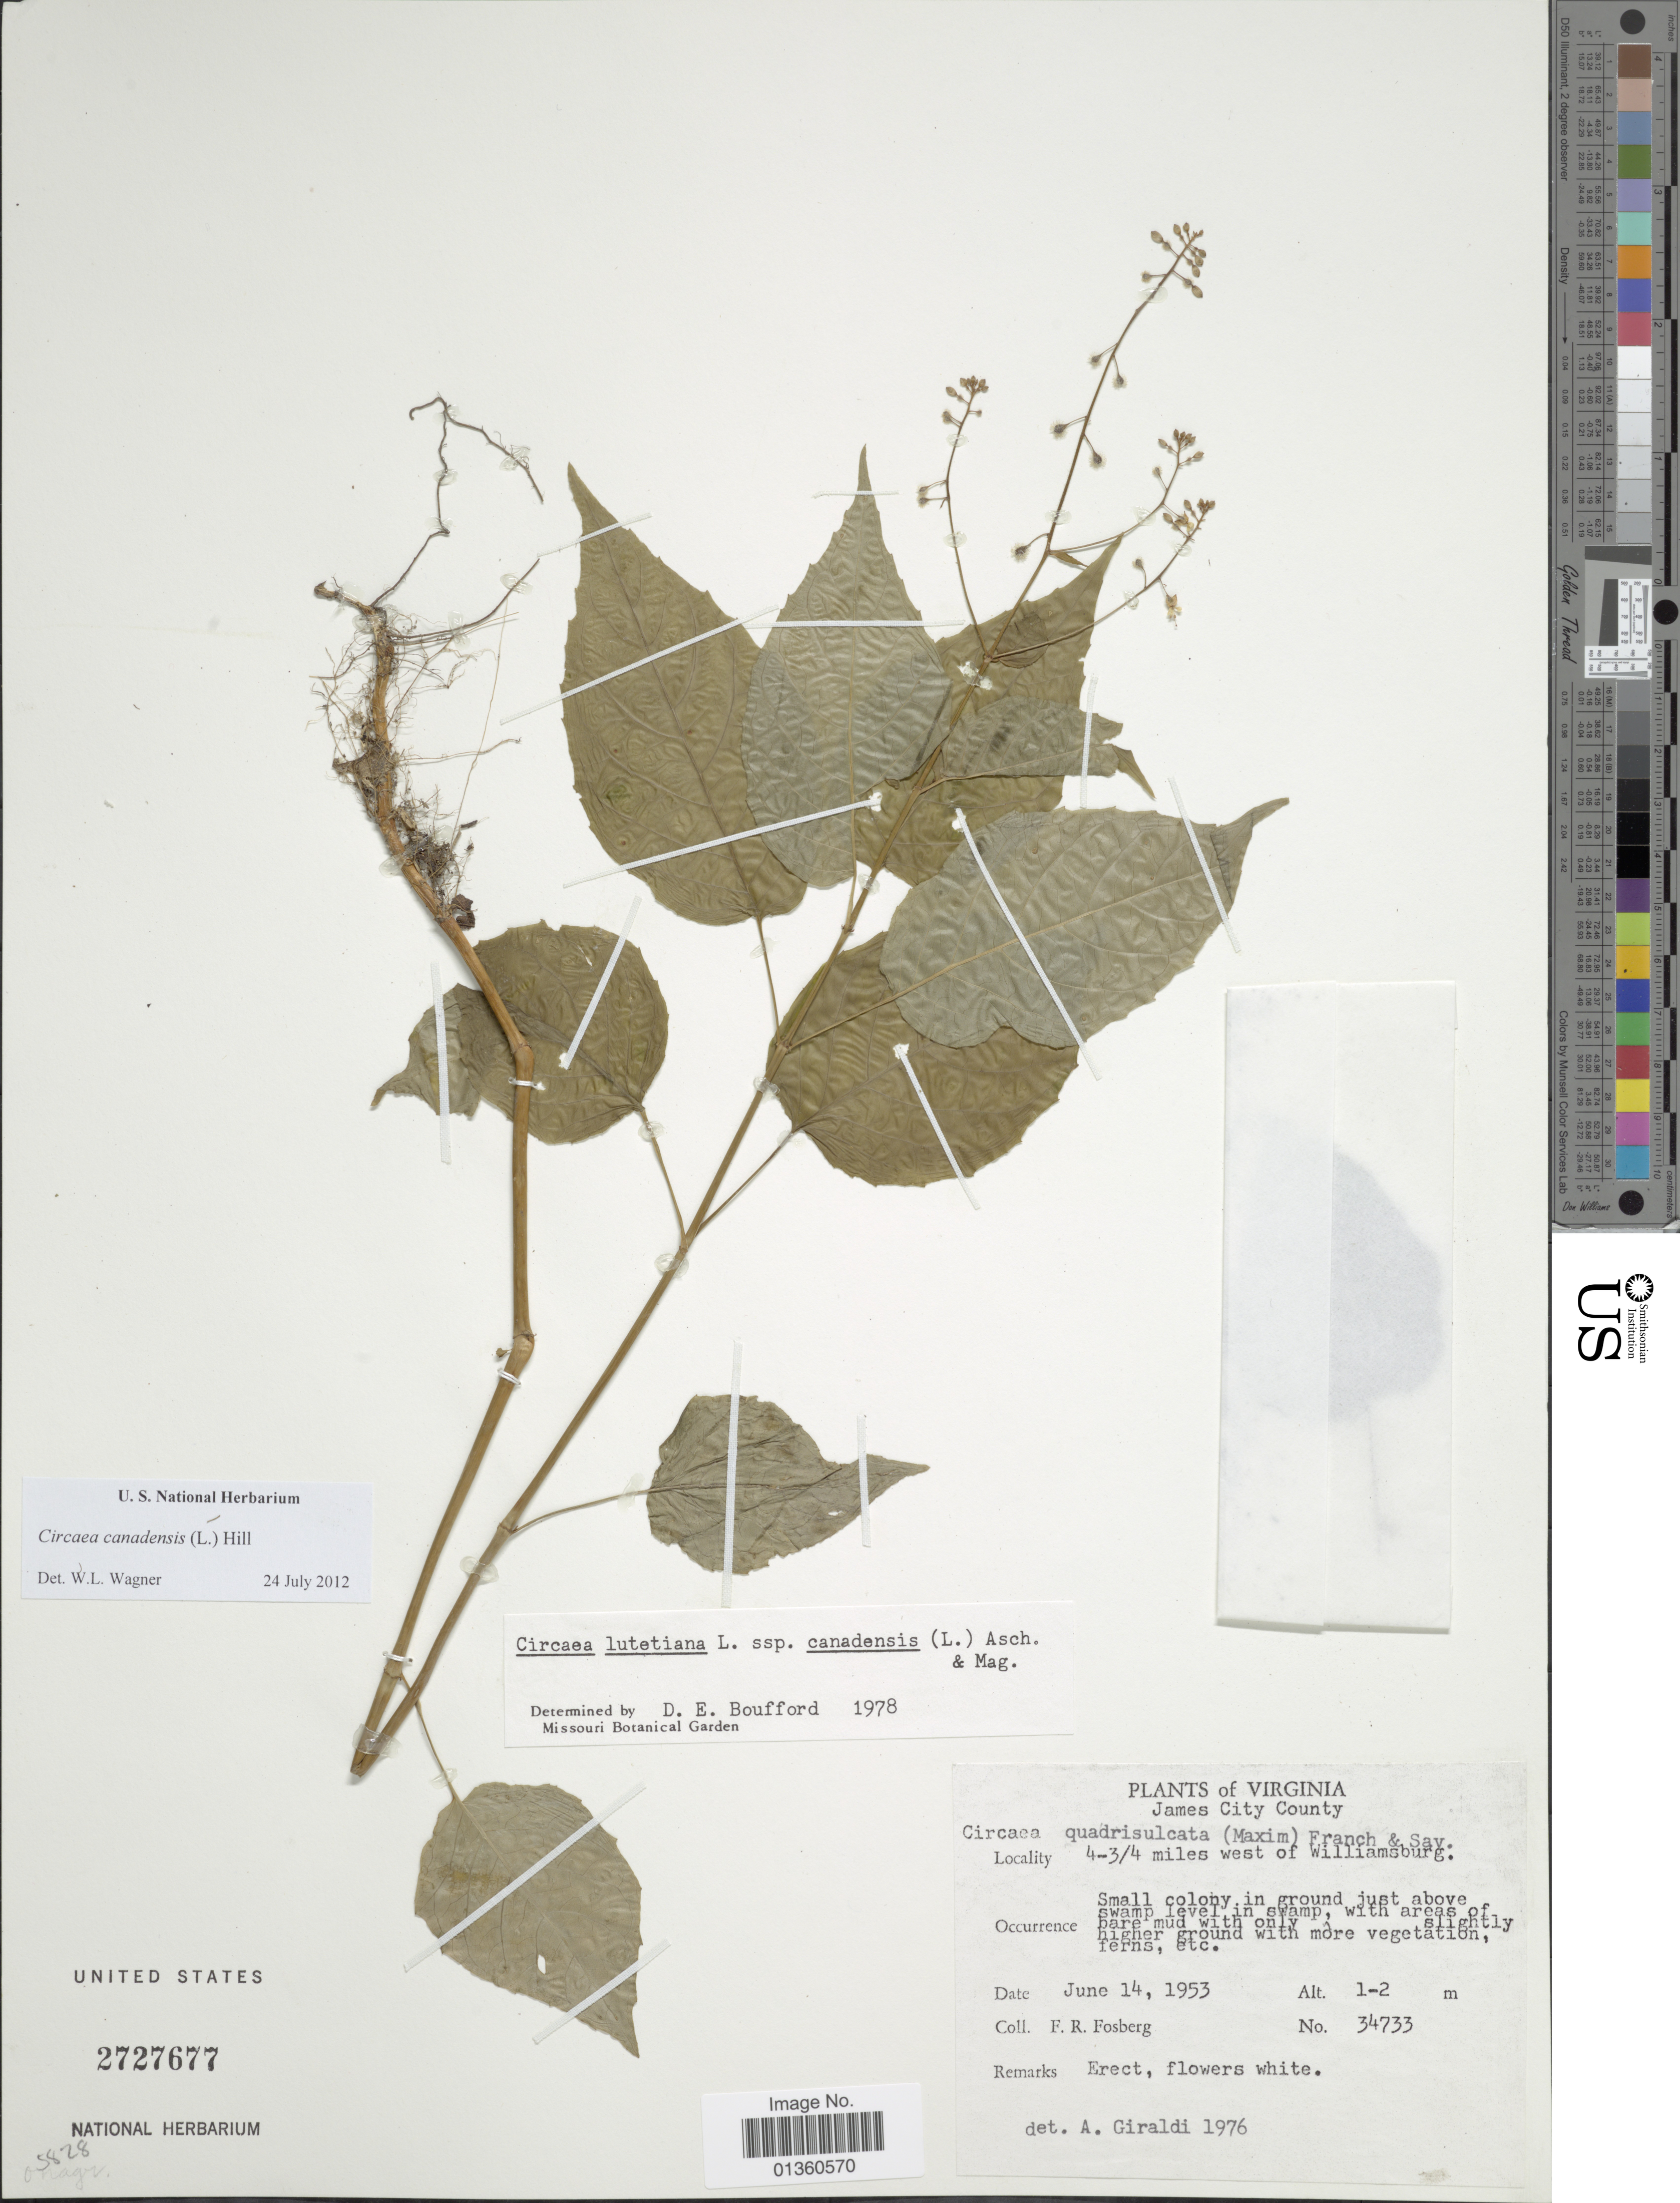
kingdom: Plantae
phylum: Tracheophyta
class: Magnoliopsida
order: Myrtales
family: Onagraceae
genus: Circaea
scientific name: Circaea canadensis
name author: (L.) Hill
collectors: F. R. Fosberg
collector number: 34733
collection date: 1953-06-14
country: United States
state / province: Virginia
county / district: James City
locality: James City County. 4-3/4 miles west of Williamsburg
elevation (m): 1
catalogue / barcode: US 2727677